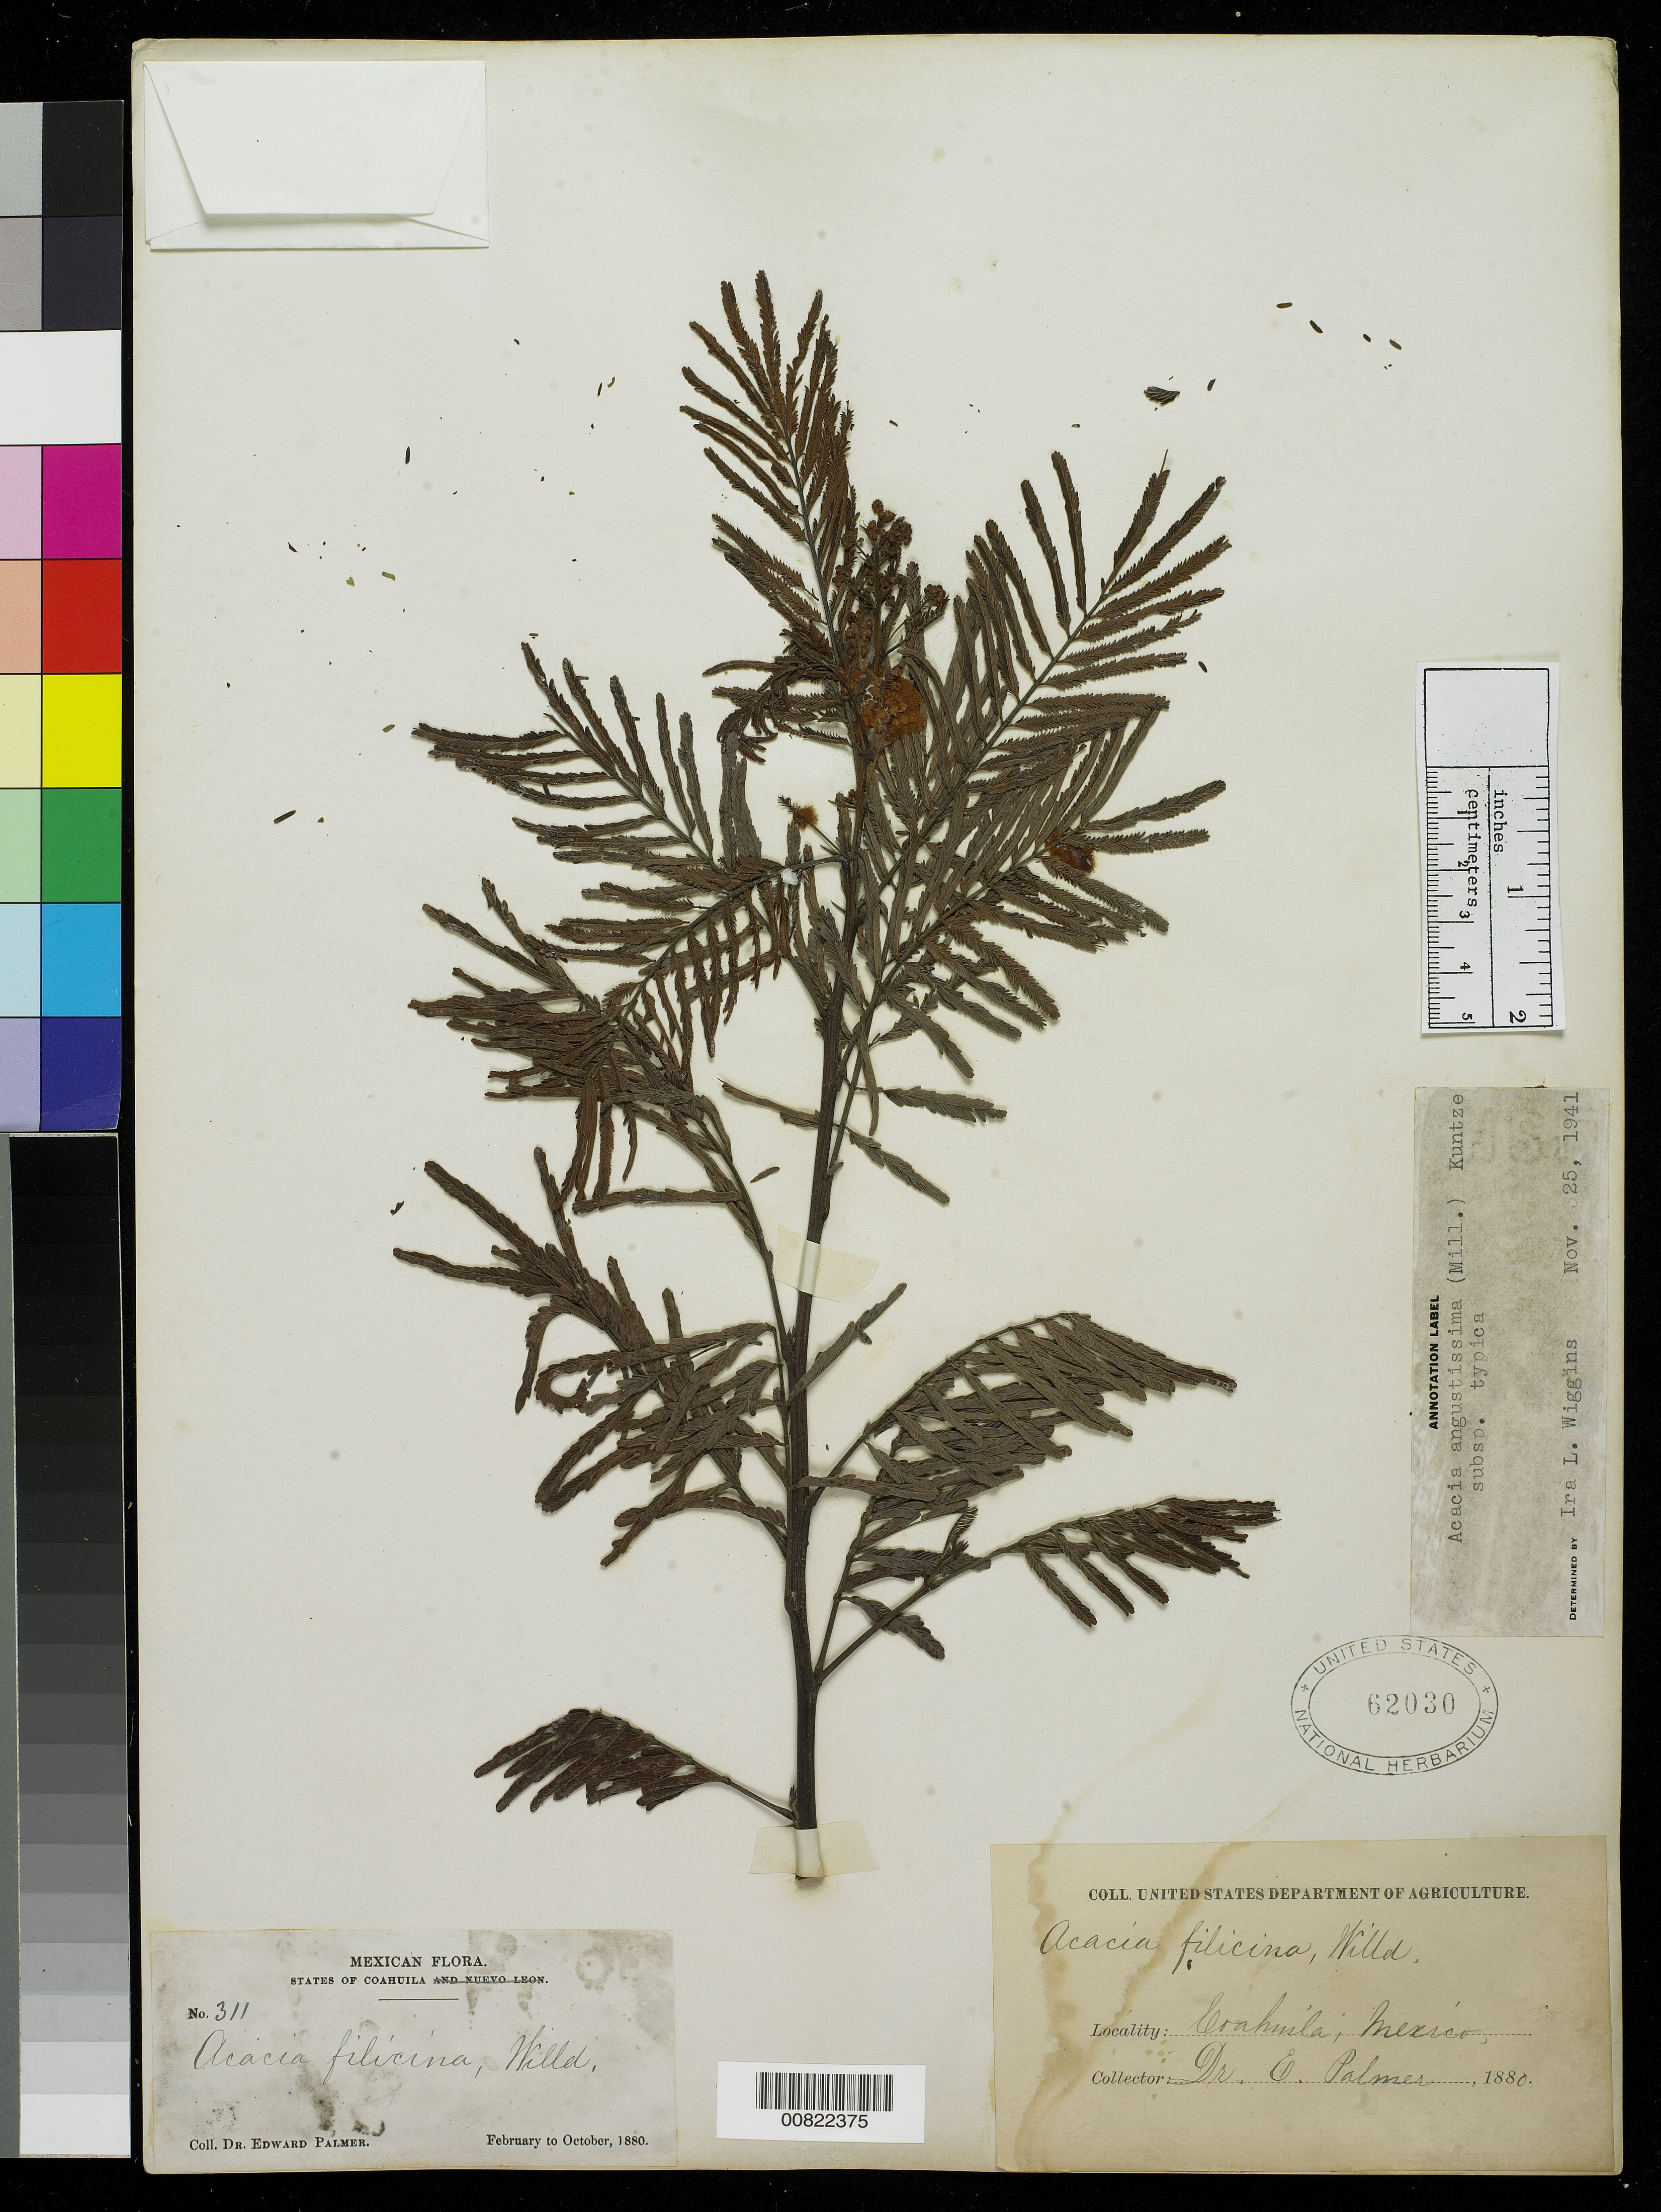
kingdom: Plantae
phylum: Tracheophyta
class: Magnoliopsida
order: Fabales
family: Fabaceae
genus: Acaciella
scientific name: Acaciella angustissima var. filicioides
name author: (Cav.) L. Rico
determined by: Rico, L.; Bachman, --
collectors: E. Palmer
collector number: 311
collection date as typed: Feb 1880 to -- Oct 1880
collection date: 1880-02/1880-10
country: Mexico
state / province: Coahuila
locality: Coahuila.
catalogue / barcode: US 62030